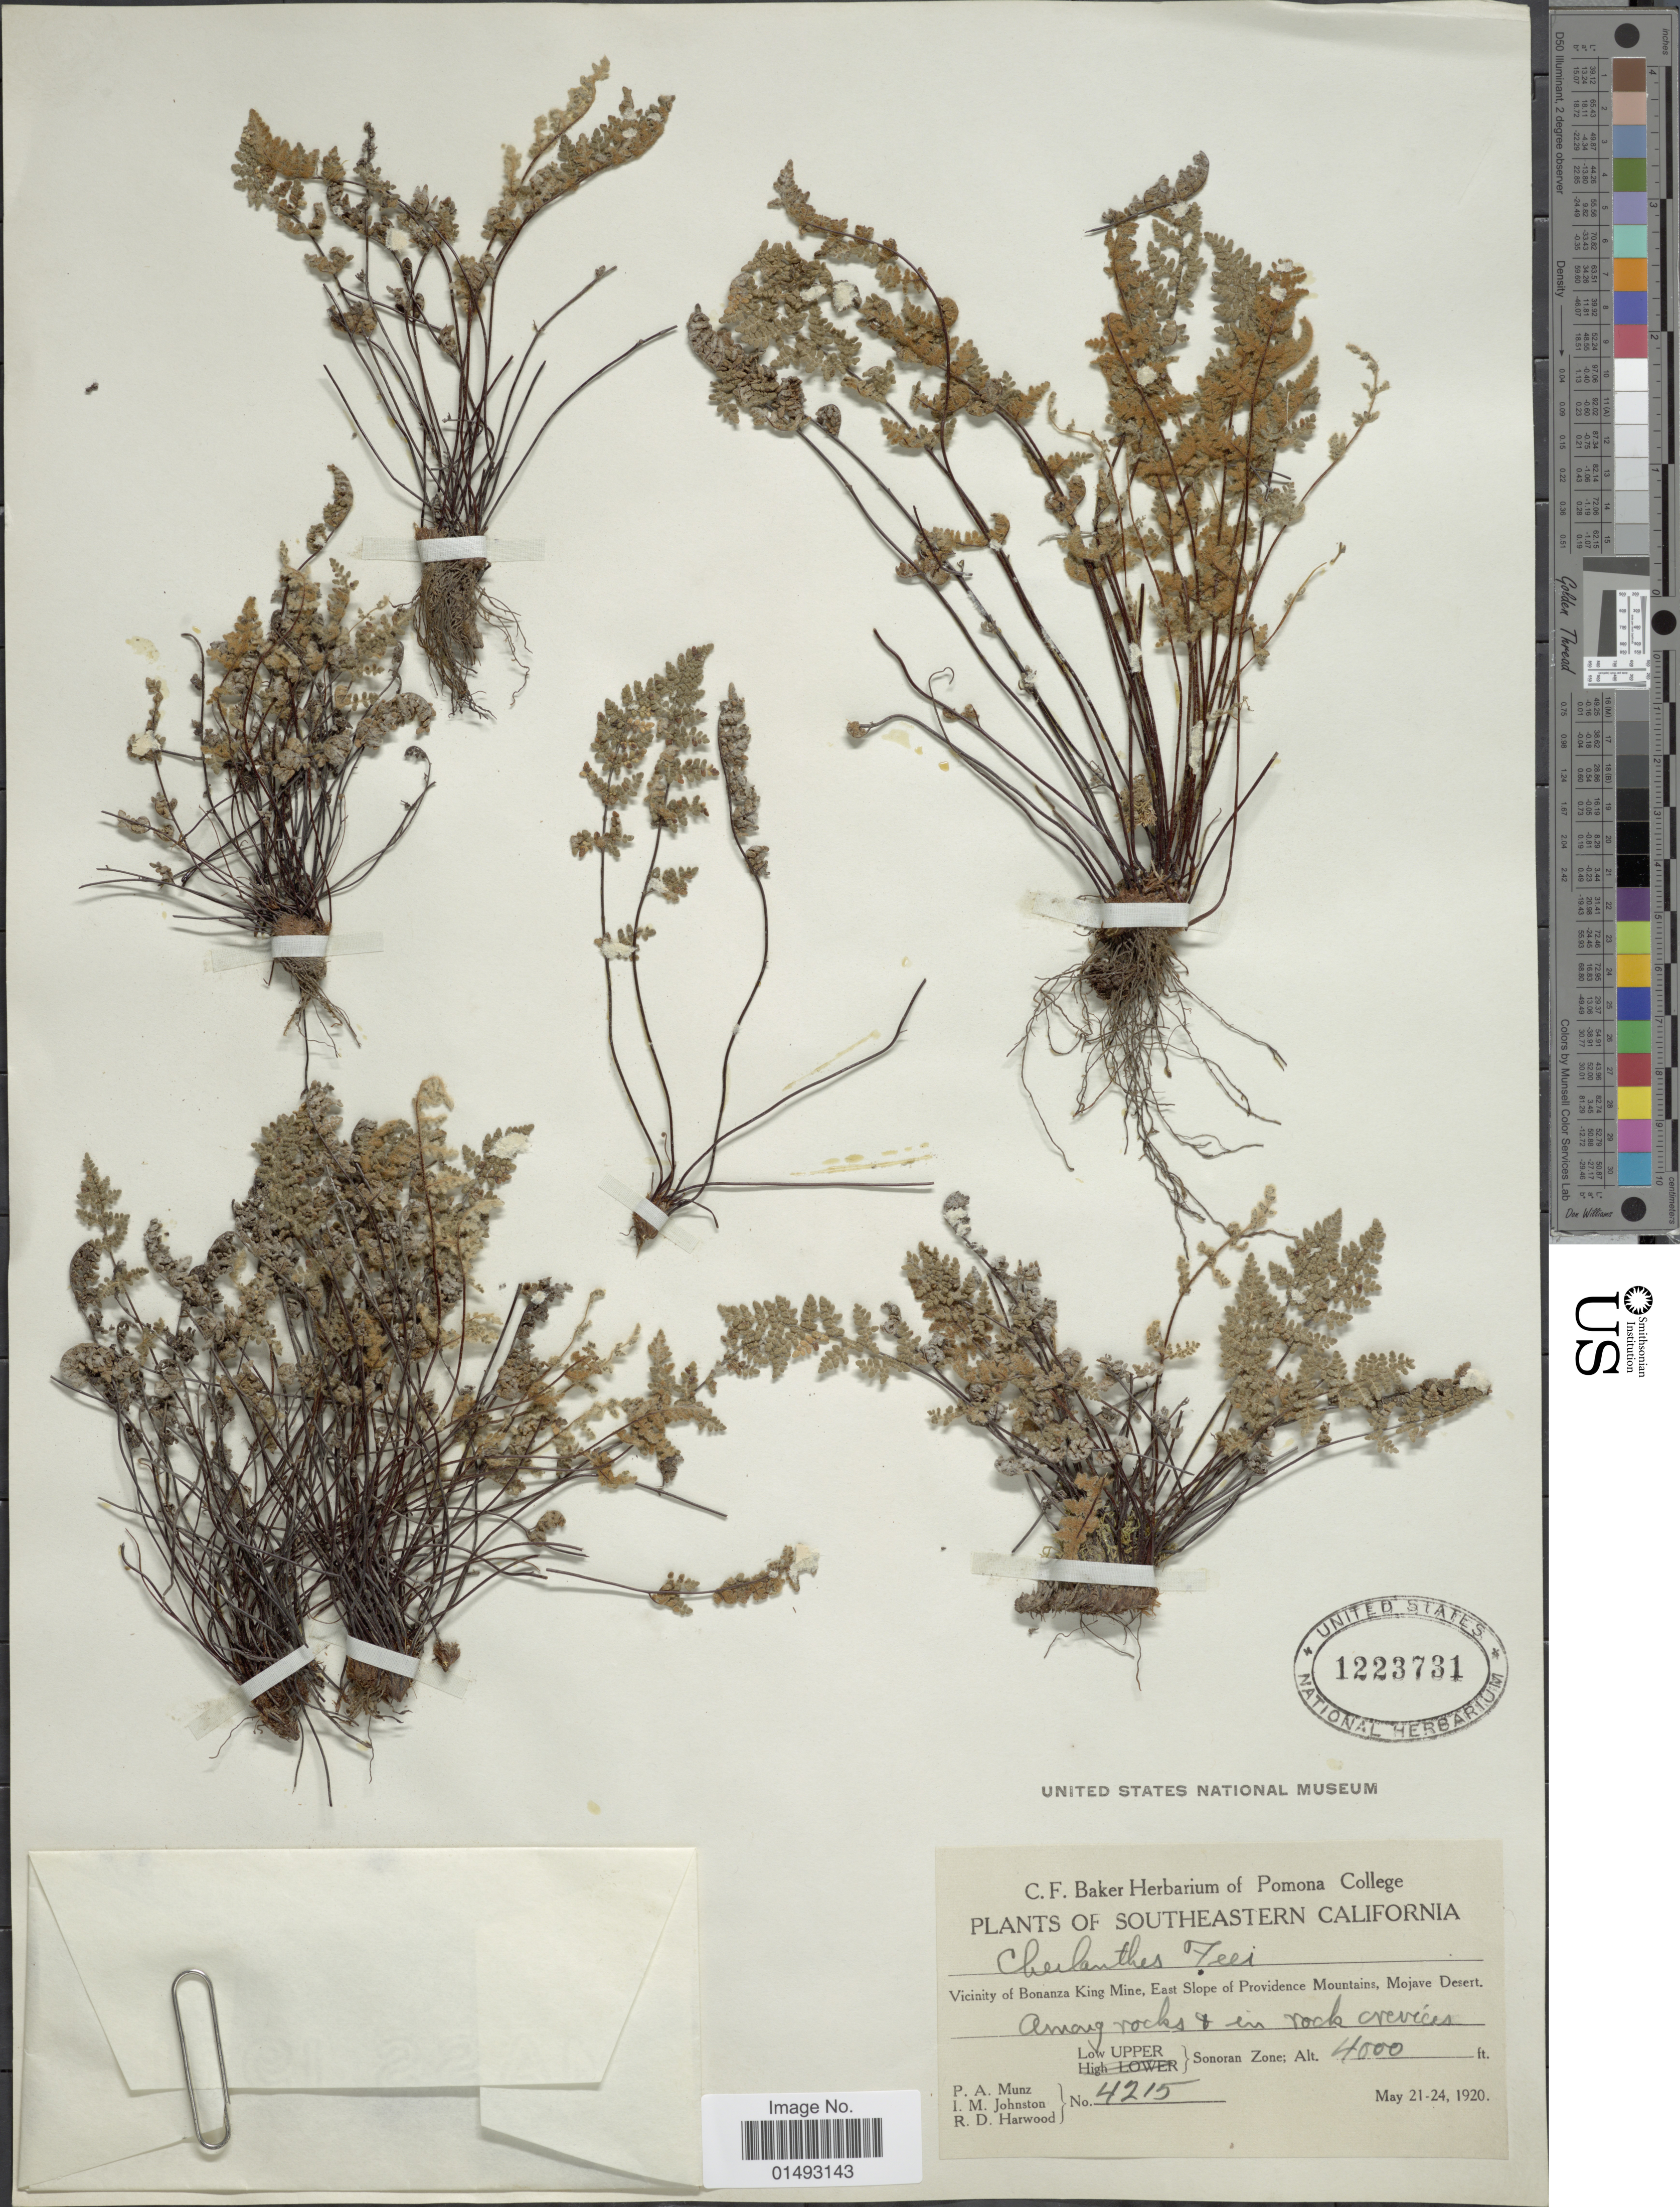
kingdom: Plantae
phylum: Tracheophyta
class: Polypodiopsida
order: Polypodiales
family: Pteridaceae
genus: Myriopteris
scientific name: Myriopteris gracilis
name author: Fée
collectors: P. A. Munz, I.M. Johnston & R. Harwood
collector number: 4215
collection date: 1920-05-21/1920-05-24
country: United States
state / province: California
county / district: San Bernardino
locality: Southeastern California, Vicinity of Bonanza King Mine, East Slope of Providence Mountains, Mojave Desert, Among rocks & in rock crevices, Low Upper, Sonoran Zone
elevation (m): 1219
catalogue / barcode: US 1223731